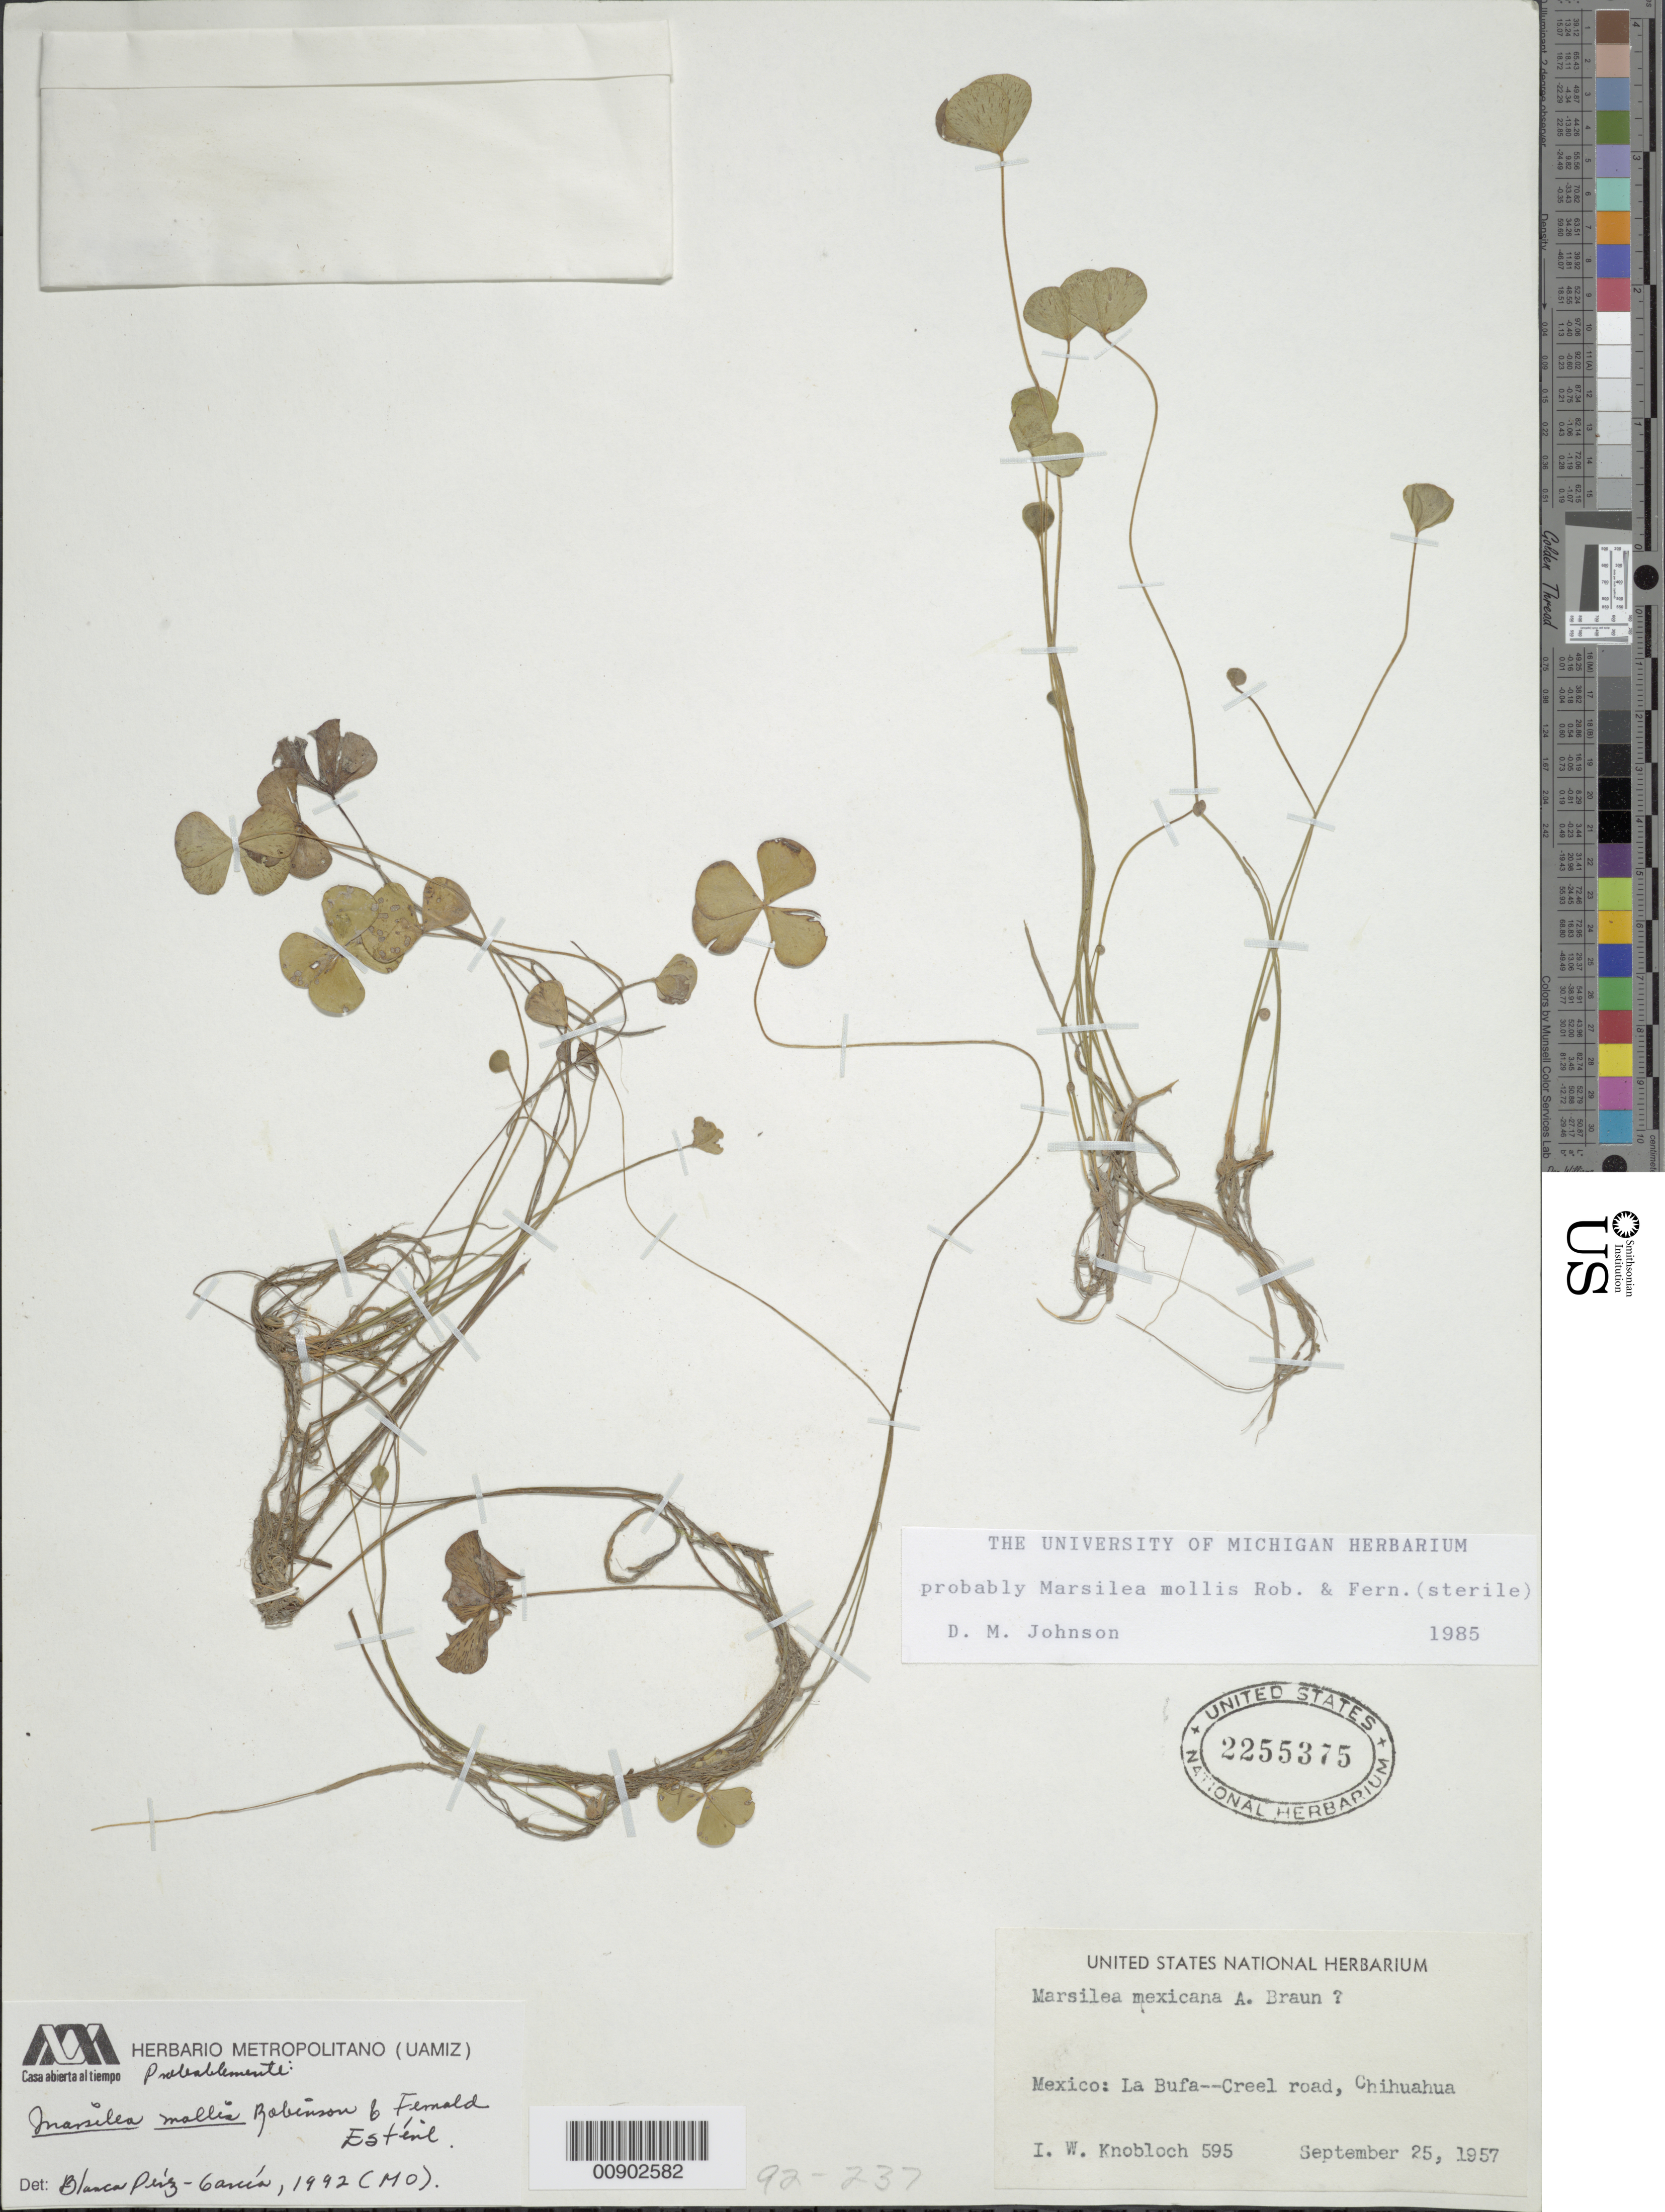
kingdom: Plantae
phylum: Tracheophyta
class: Polypodiopsida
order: Salviniales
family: Marsileaceae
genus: Marsilea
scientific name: Marsilea mollis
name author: B.L. Rob. & Fernald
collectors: I. W. Knobloch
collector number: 595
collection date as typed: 25 Sep 1957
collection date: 1957-09-25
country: Mexico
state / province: Chihuahua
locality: La Bufa--Creel road, Chihuahua.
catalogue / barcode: US 2255375